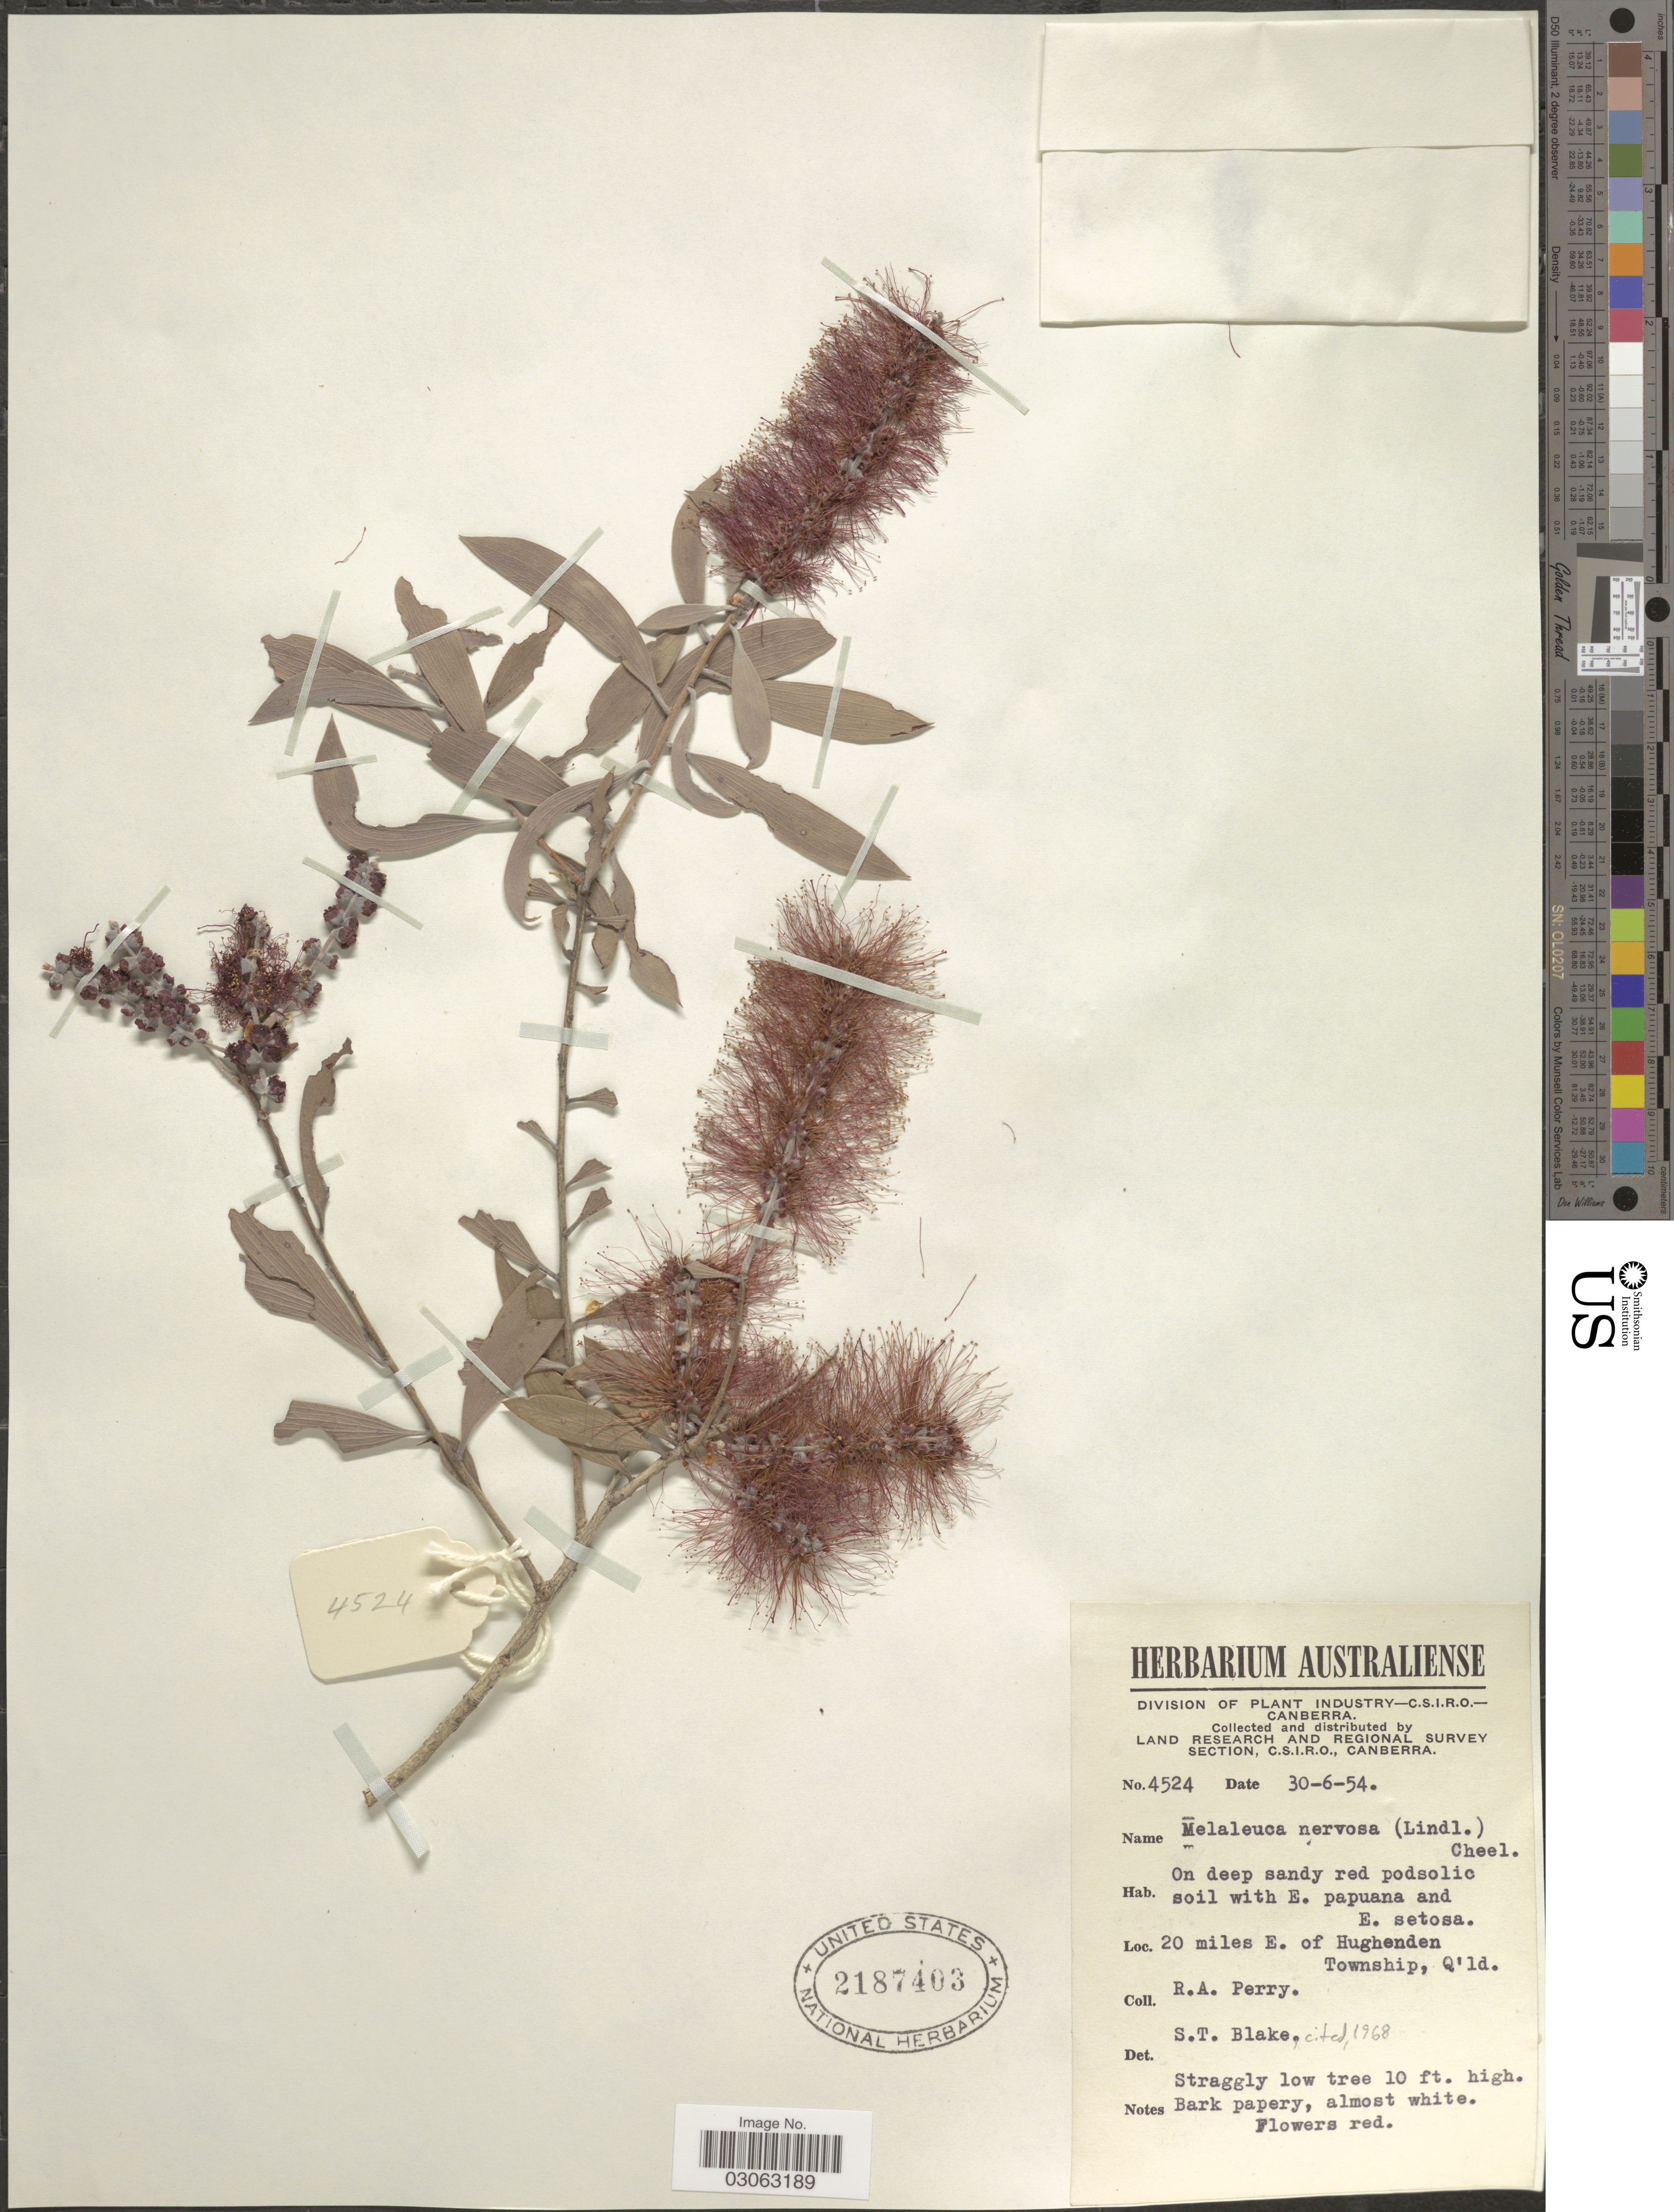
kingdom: Plantae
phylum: Tracheophyta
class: Magnoliopsida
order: Myrtales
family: Myrtaceae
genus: Melaleuca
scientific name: Melaleuca nervosa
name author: (Lindl.) Cheel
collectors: Perry, R. A.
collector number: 4524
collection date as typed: Transcribed d/m/y: 30/6/54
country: Australia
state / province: Queensland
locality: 20 miles E. of Hughenden Township, Q'ld.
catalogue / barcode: US 2187403